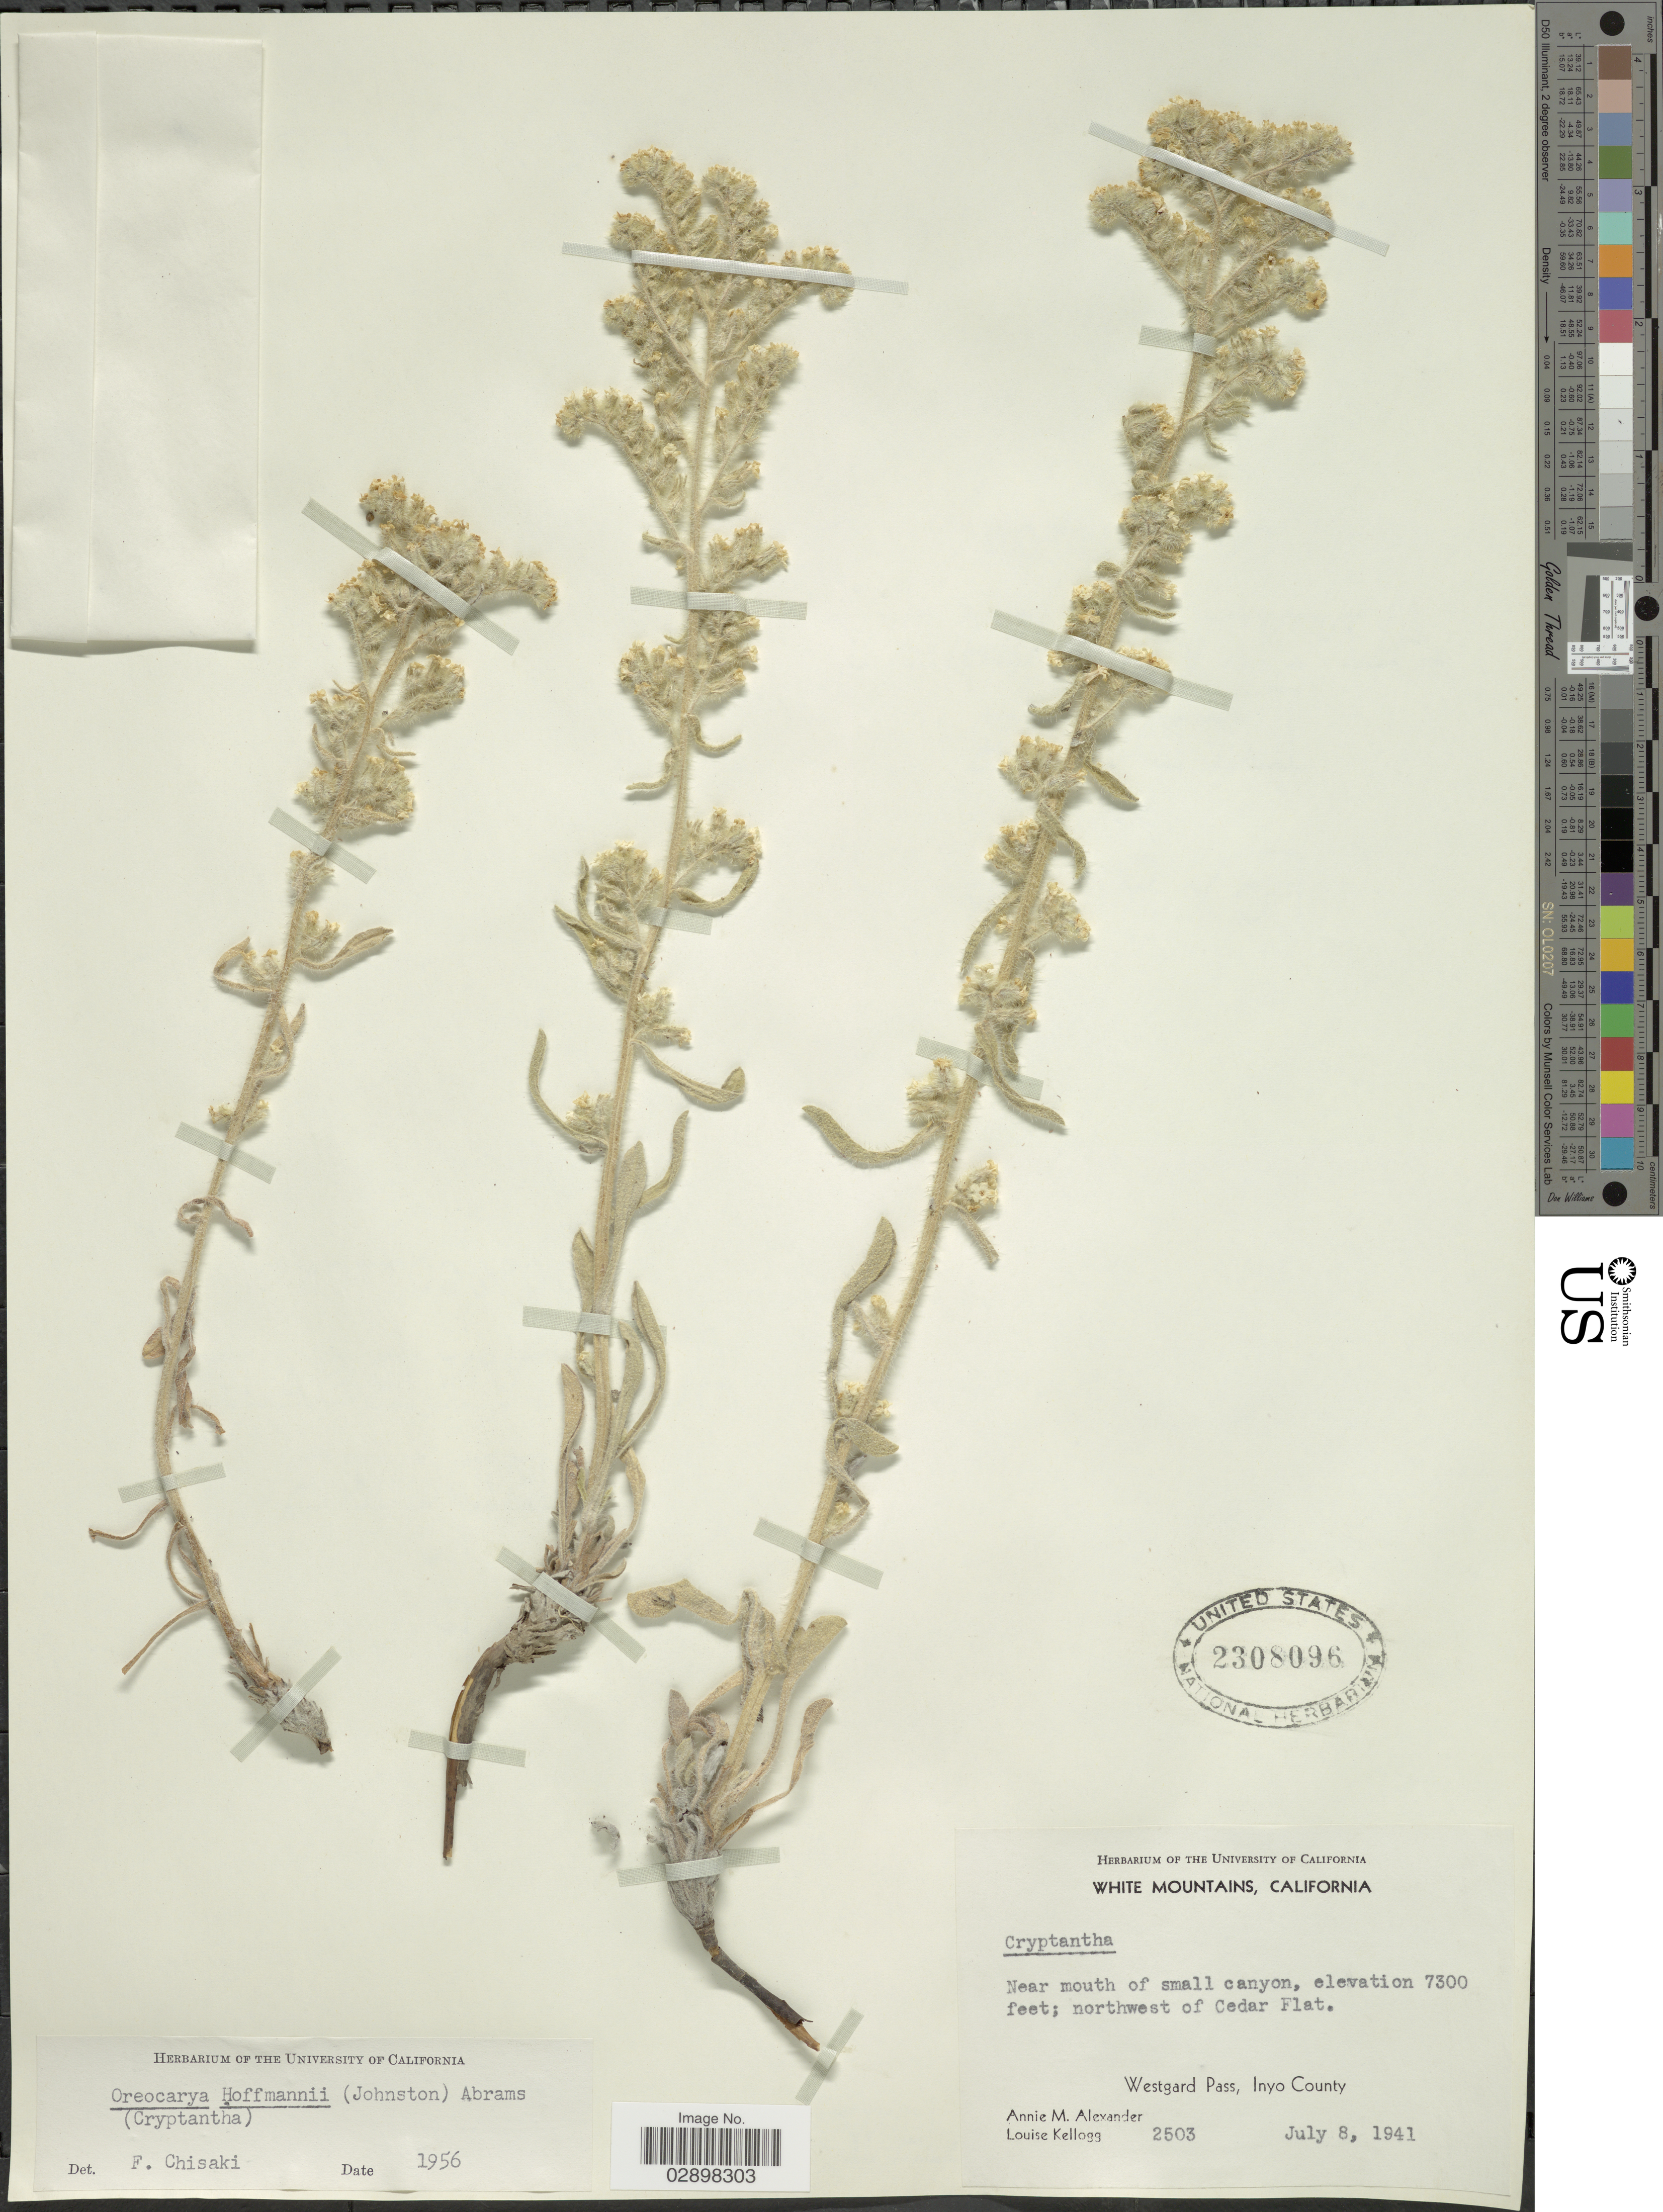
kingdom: Plantae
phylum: Tracheophyta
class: Magnoliopsida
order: Boraginales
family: Boraginaceae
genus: Cryptantha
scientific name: Cryptantha virginensis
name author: (M.E. Jones) Payson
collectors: A. M. Alexander & L. Kellogg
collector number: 2503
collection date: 1941-07-08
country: United States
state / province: California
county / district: Inyo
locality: White Mountains, Near mouth of small canyon, northwest of Cedar Flat., Westgard Pass, Inyo County.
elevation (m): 2225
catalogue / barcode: US 2308096